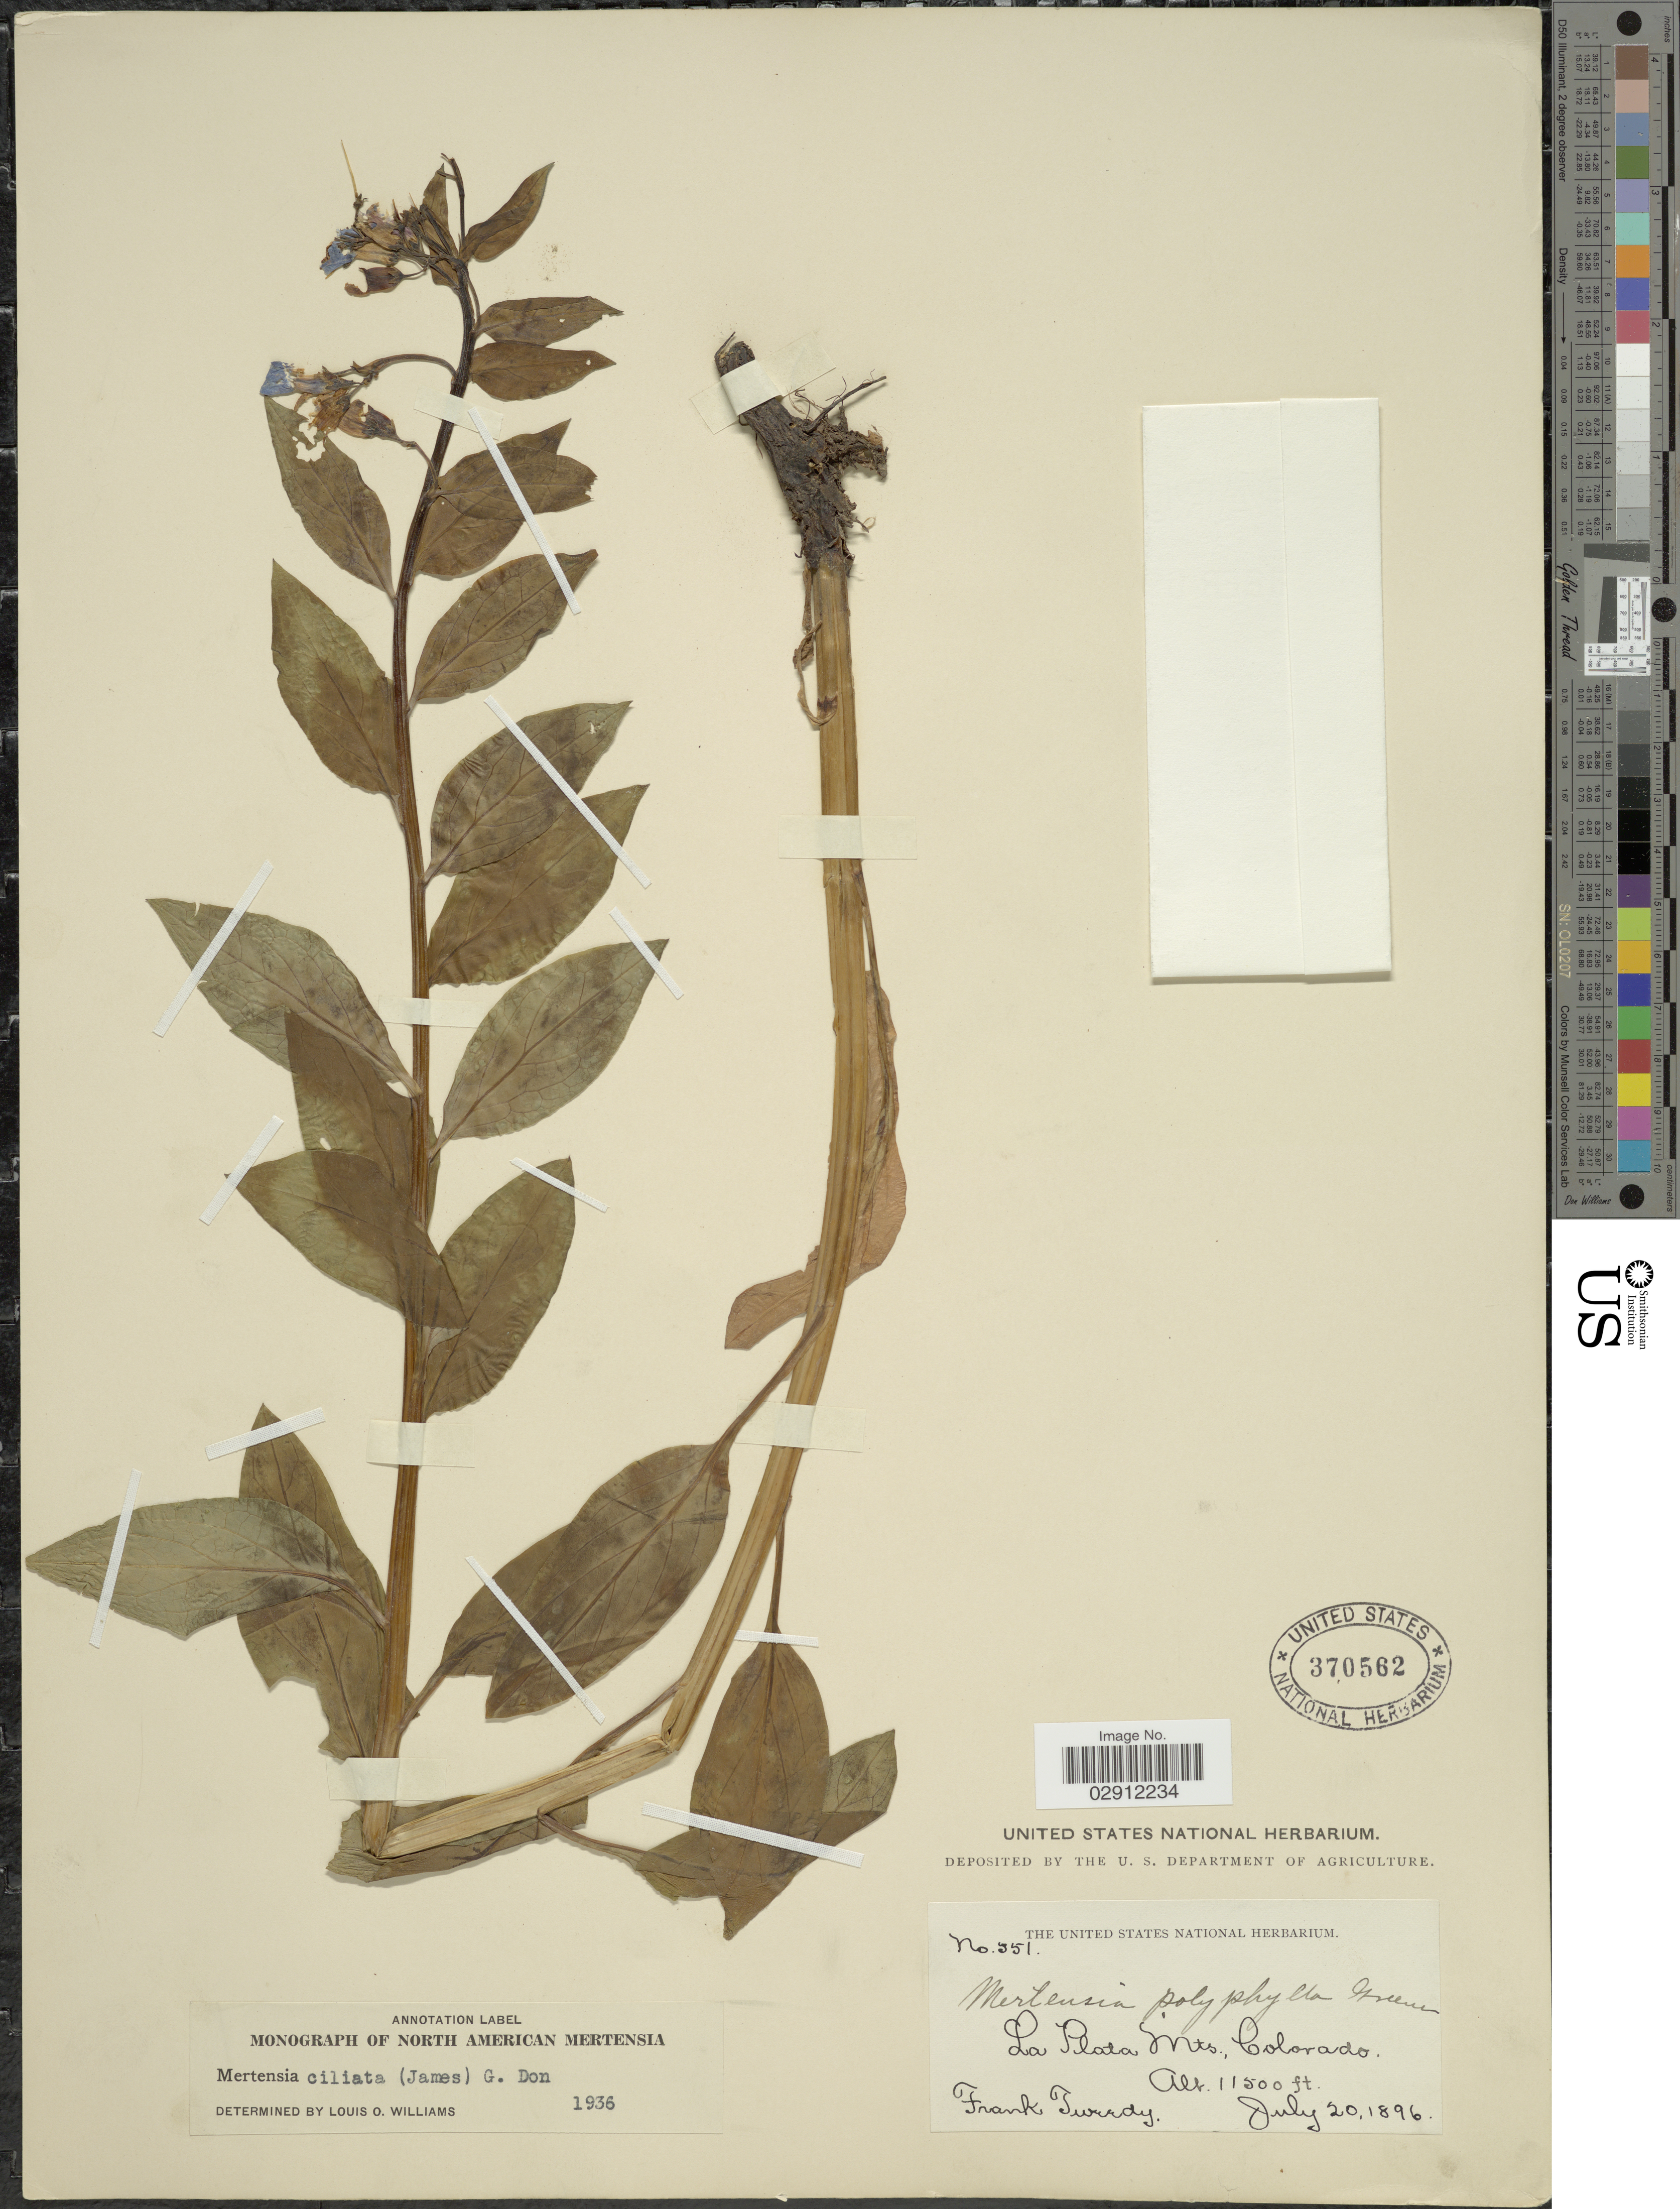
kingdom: Plantae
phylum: Tracheophyta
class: Magnoliopsida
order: Boraginales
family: Boraginaceae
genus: Mertensia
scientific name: Mertensia ciliata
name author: (James) G. Don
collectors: F. Tweedy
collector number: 551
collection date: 1896-07-20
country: United States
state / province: Colorado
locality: La Plata Mts.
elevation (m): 3505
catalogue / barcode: US 370562